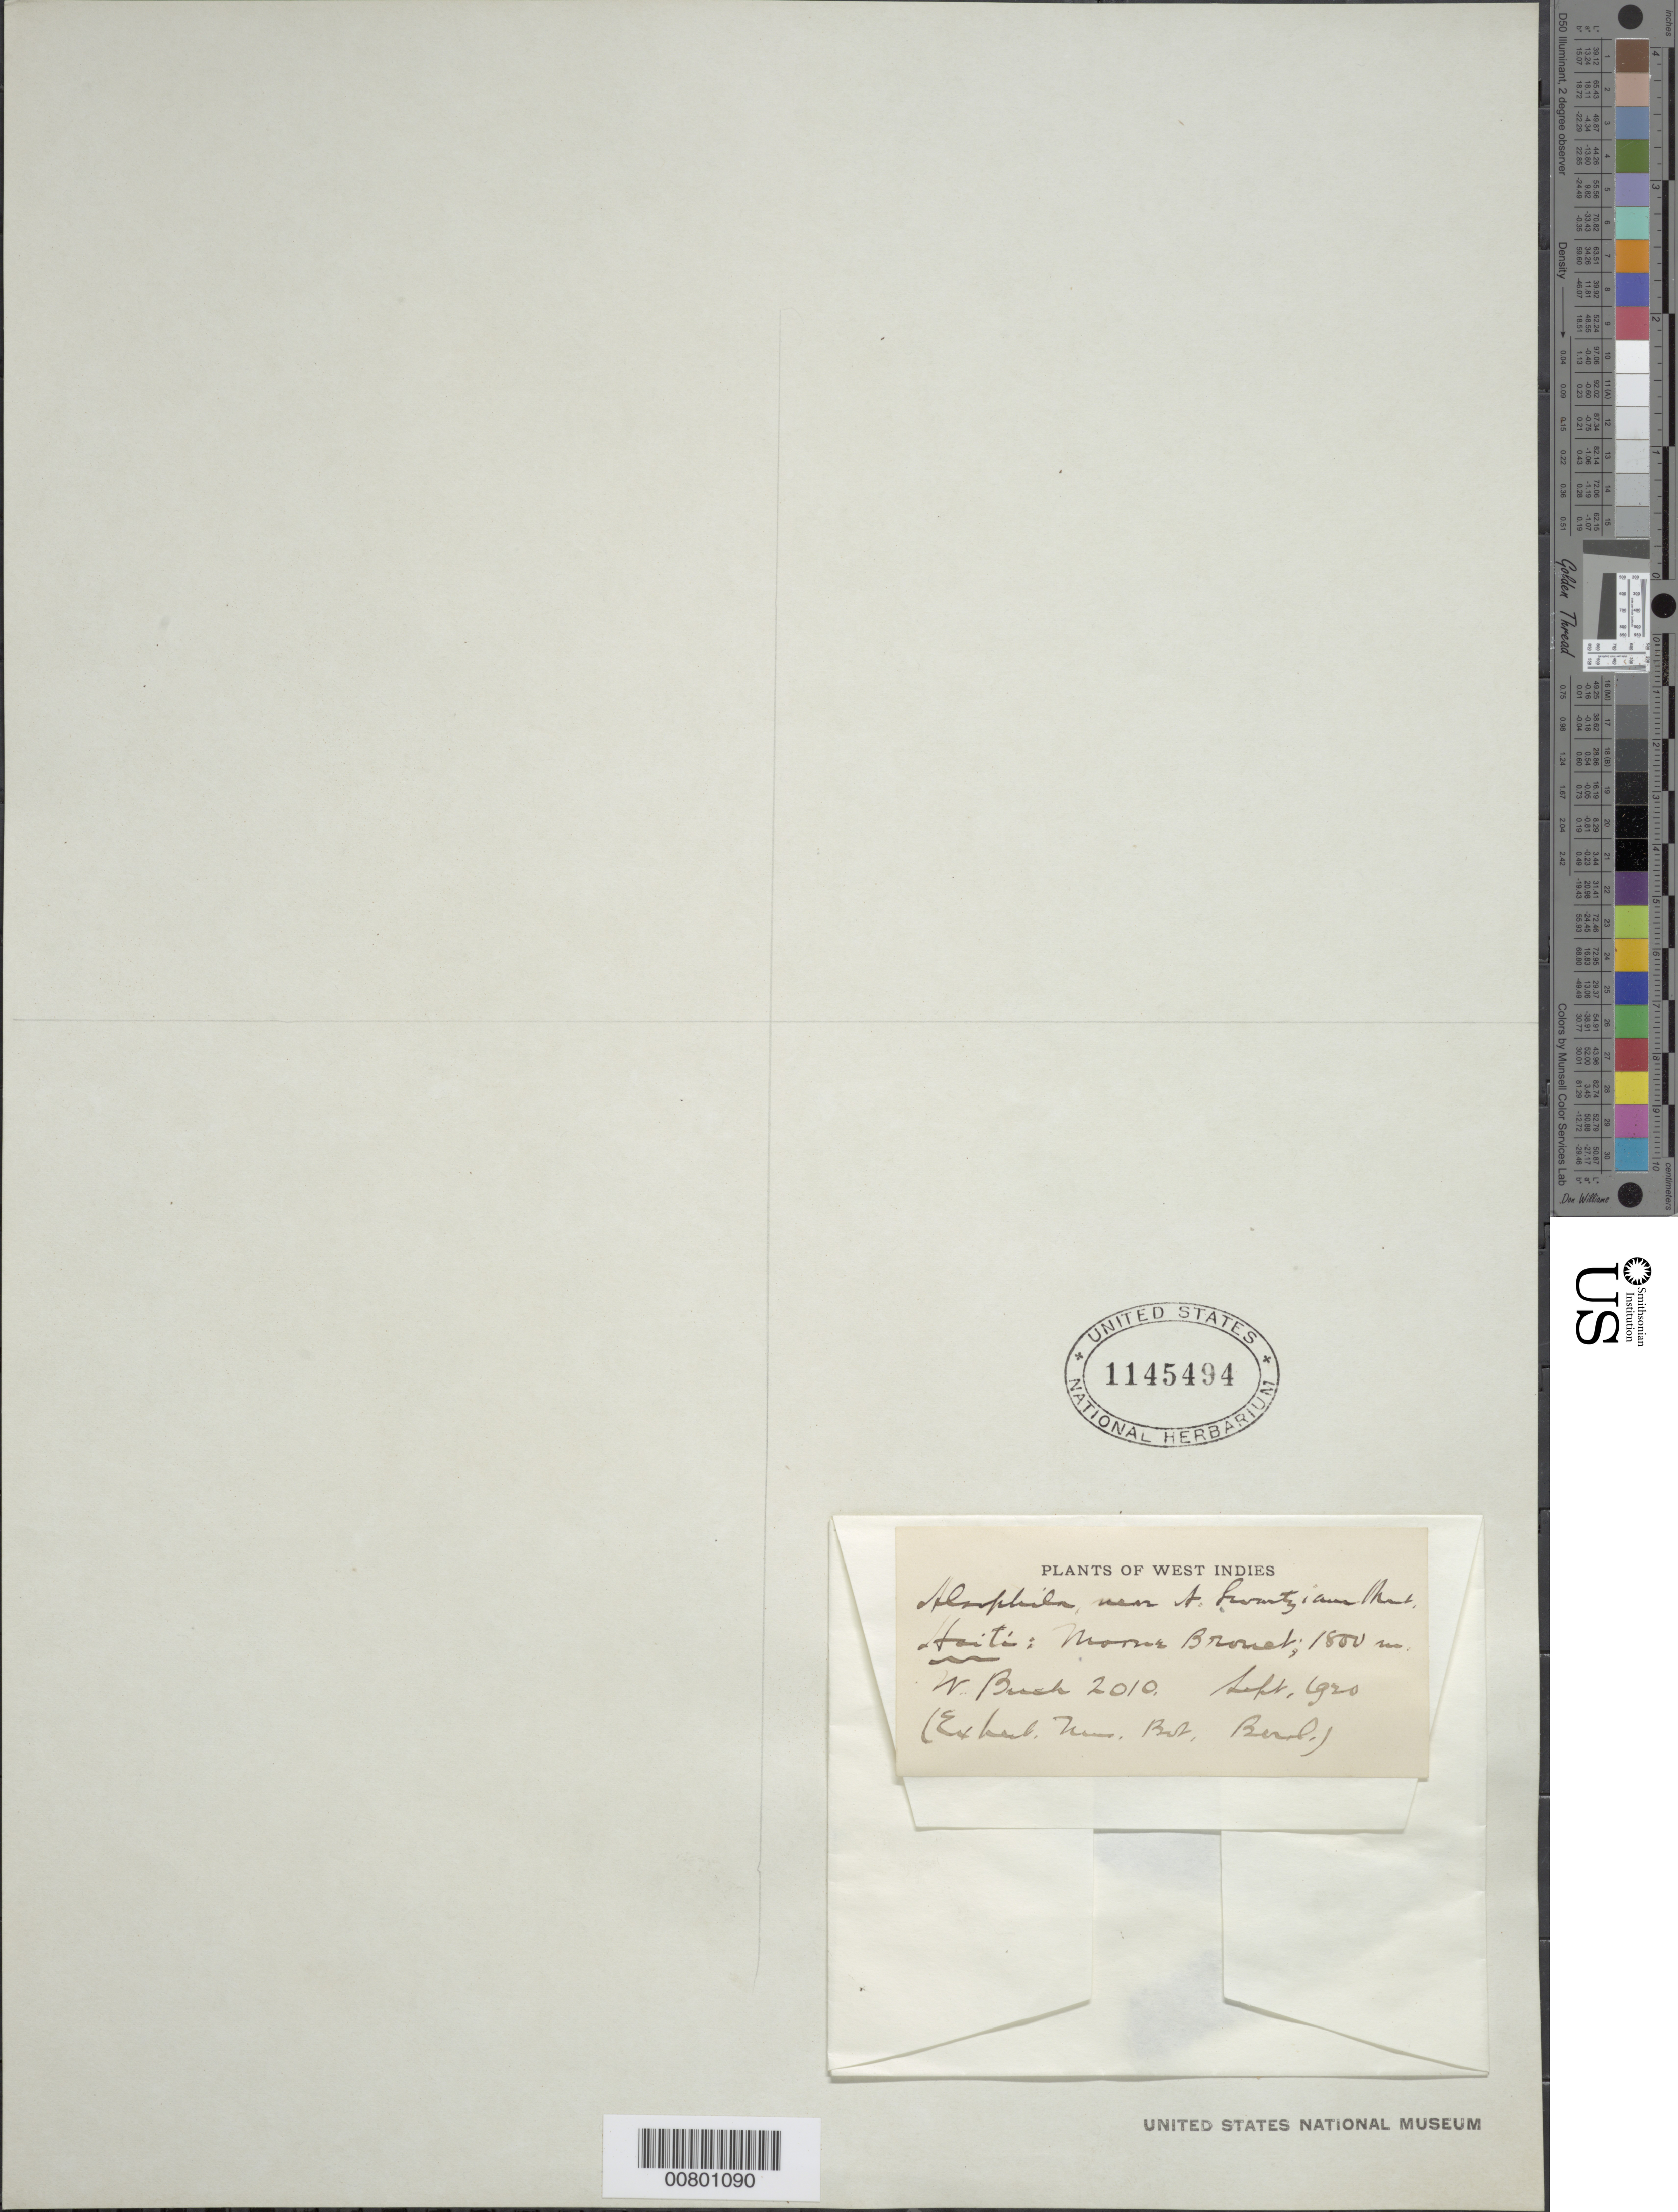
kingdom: Plantae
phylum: Tracheophyta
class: Polypodiopsida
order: Cyatheales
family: Cyatheaceae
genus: Alsophila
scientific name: Alsophila swartziana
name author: Mart.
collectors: W. Buch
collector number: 2010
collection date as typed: Sep 1920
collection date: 1920-09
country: Haiti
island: Hispaniola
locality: Morne Brouet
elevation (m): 1800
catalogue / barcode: US 1145494